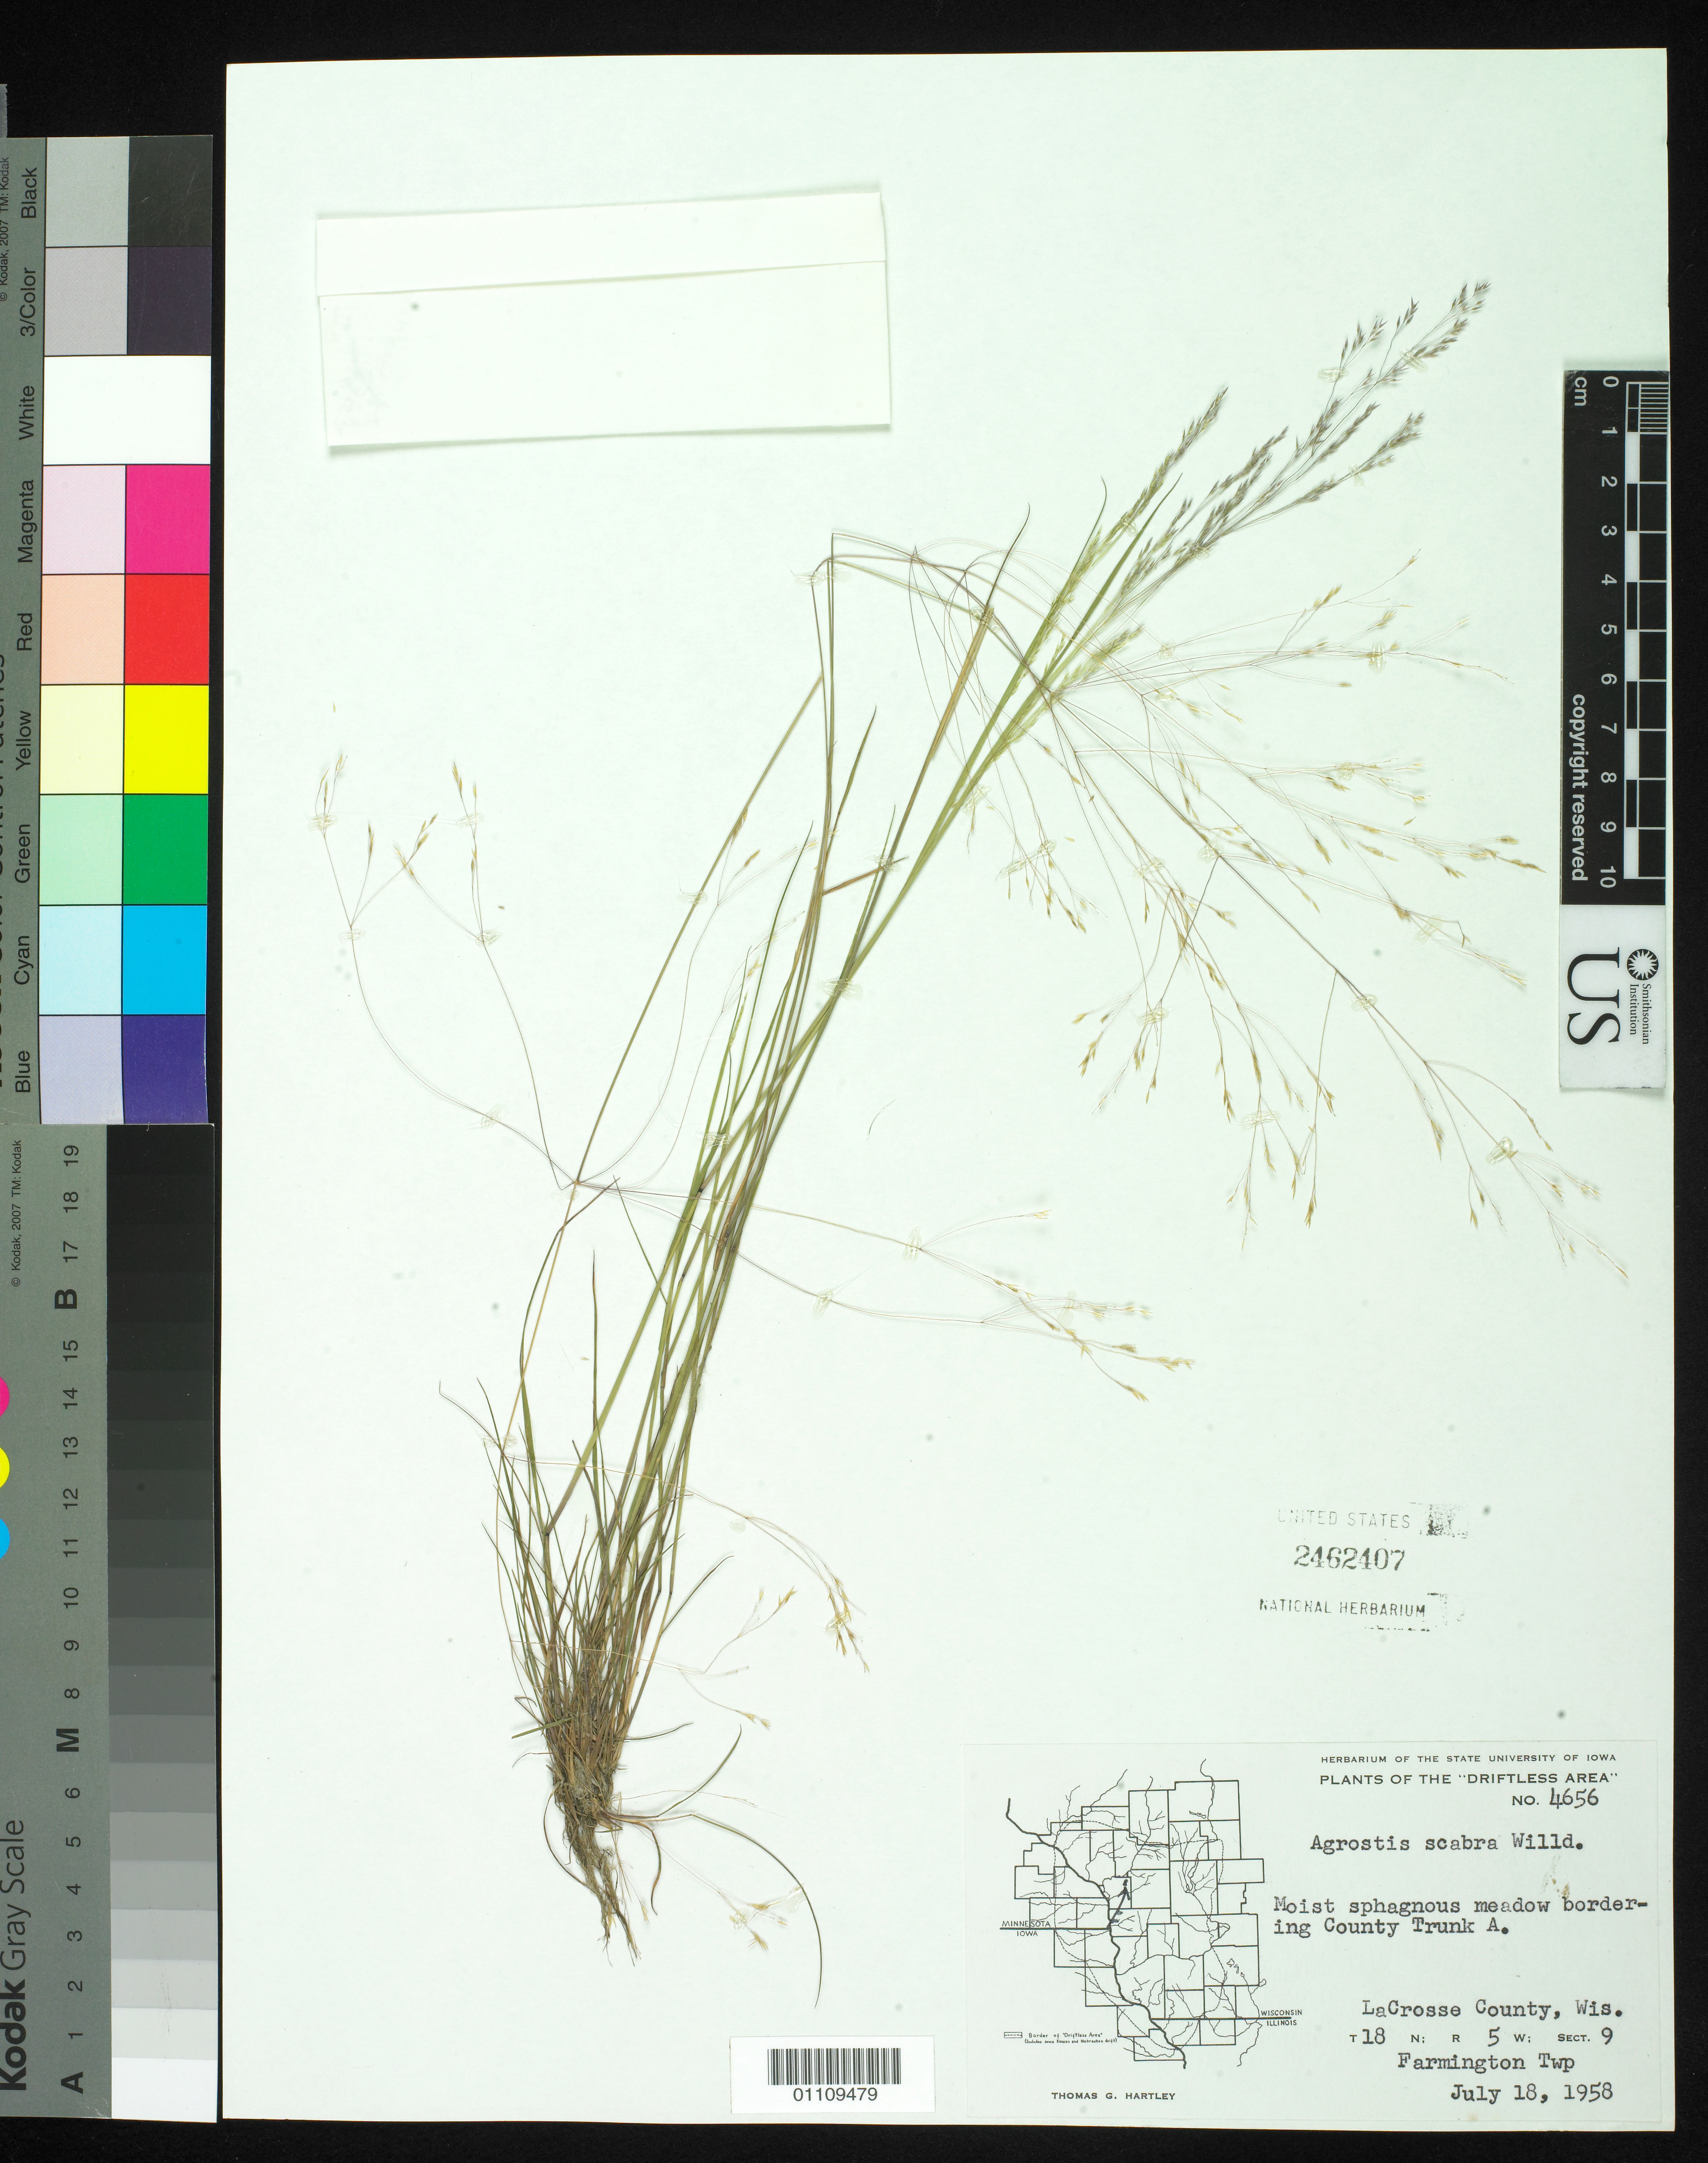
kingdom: Plantae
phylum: Tracheophyta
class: Liliopsida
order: Poales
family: Poaceae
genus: Agrostis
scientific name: Agrostis scabra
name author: Willd.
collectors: T. G. Hartley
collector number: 4656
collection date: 1958-07-18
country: United States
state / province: Wisconsin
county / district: La Crosse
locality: T18N, R5W, Sect. 9. Framingtown Twp.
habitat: Moist sphagnous meadow.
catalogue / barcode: US 2462407